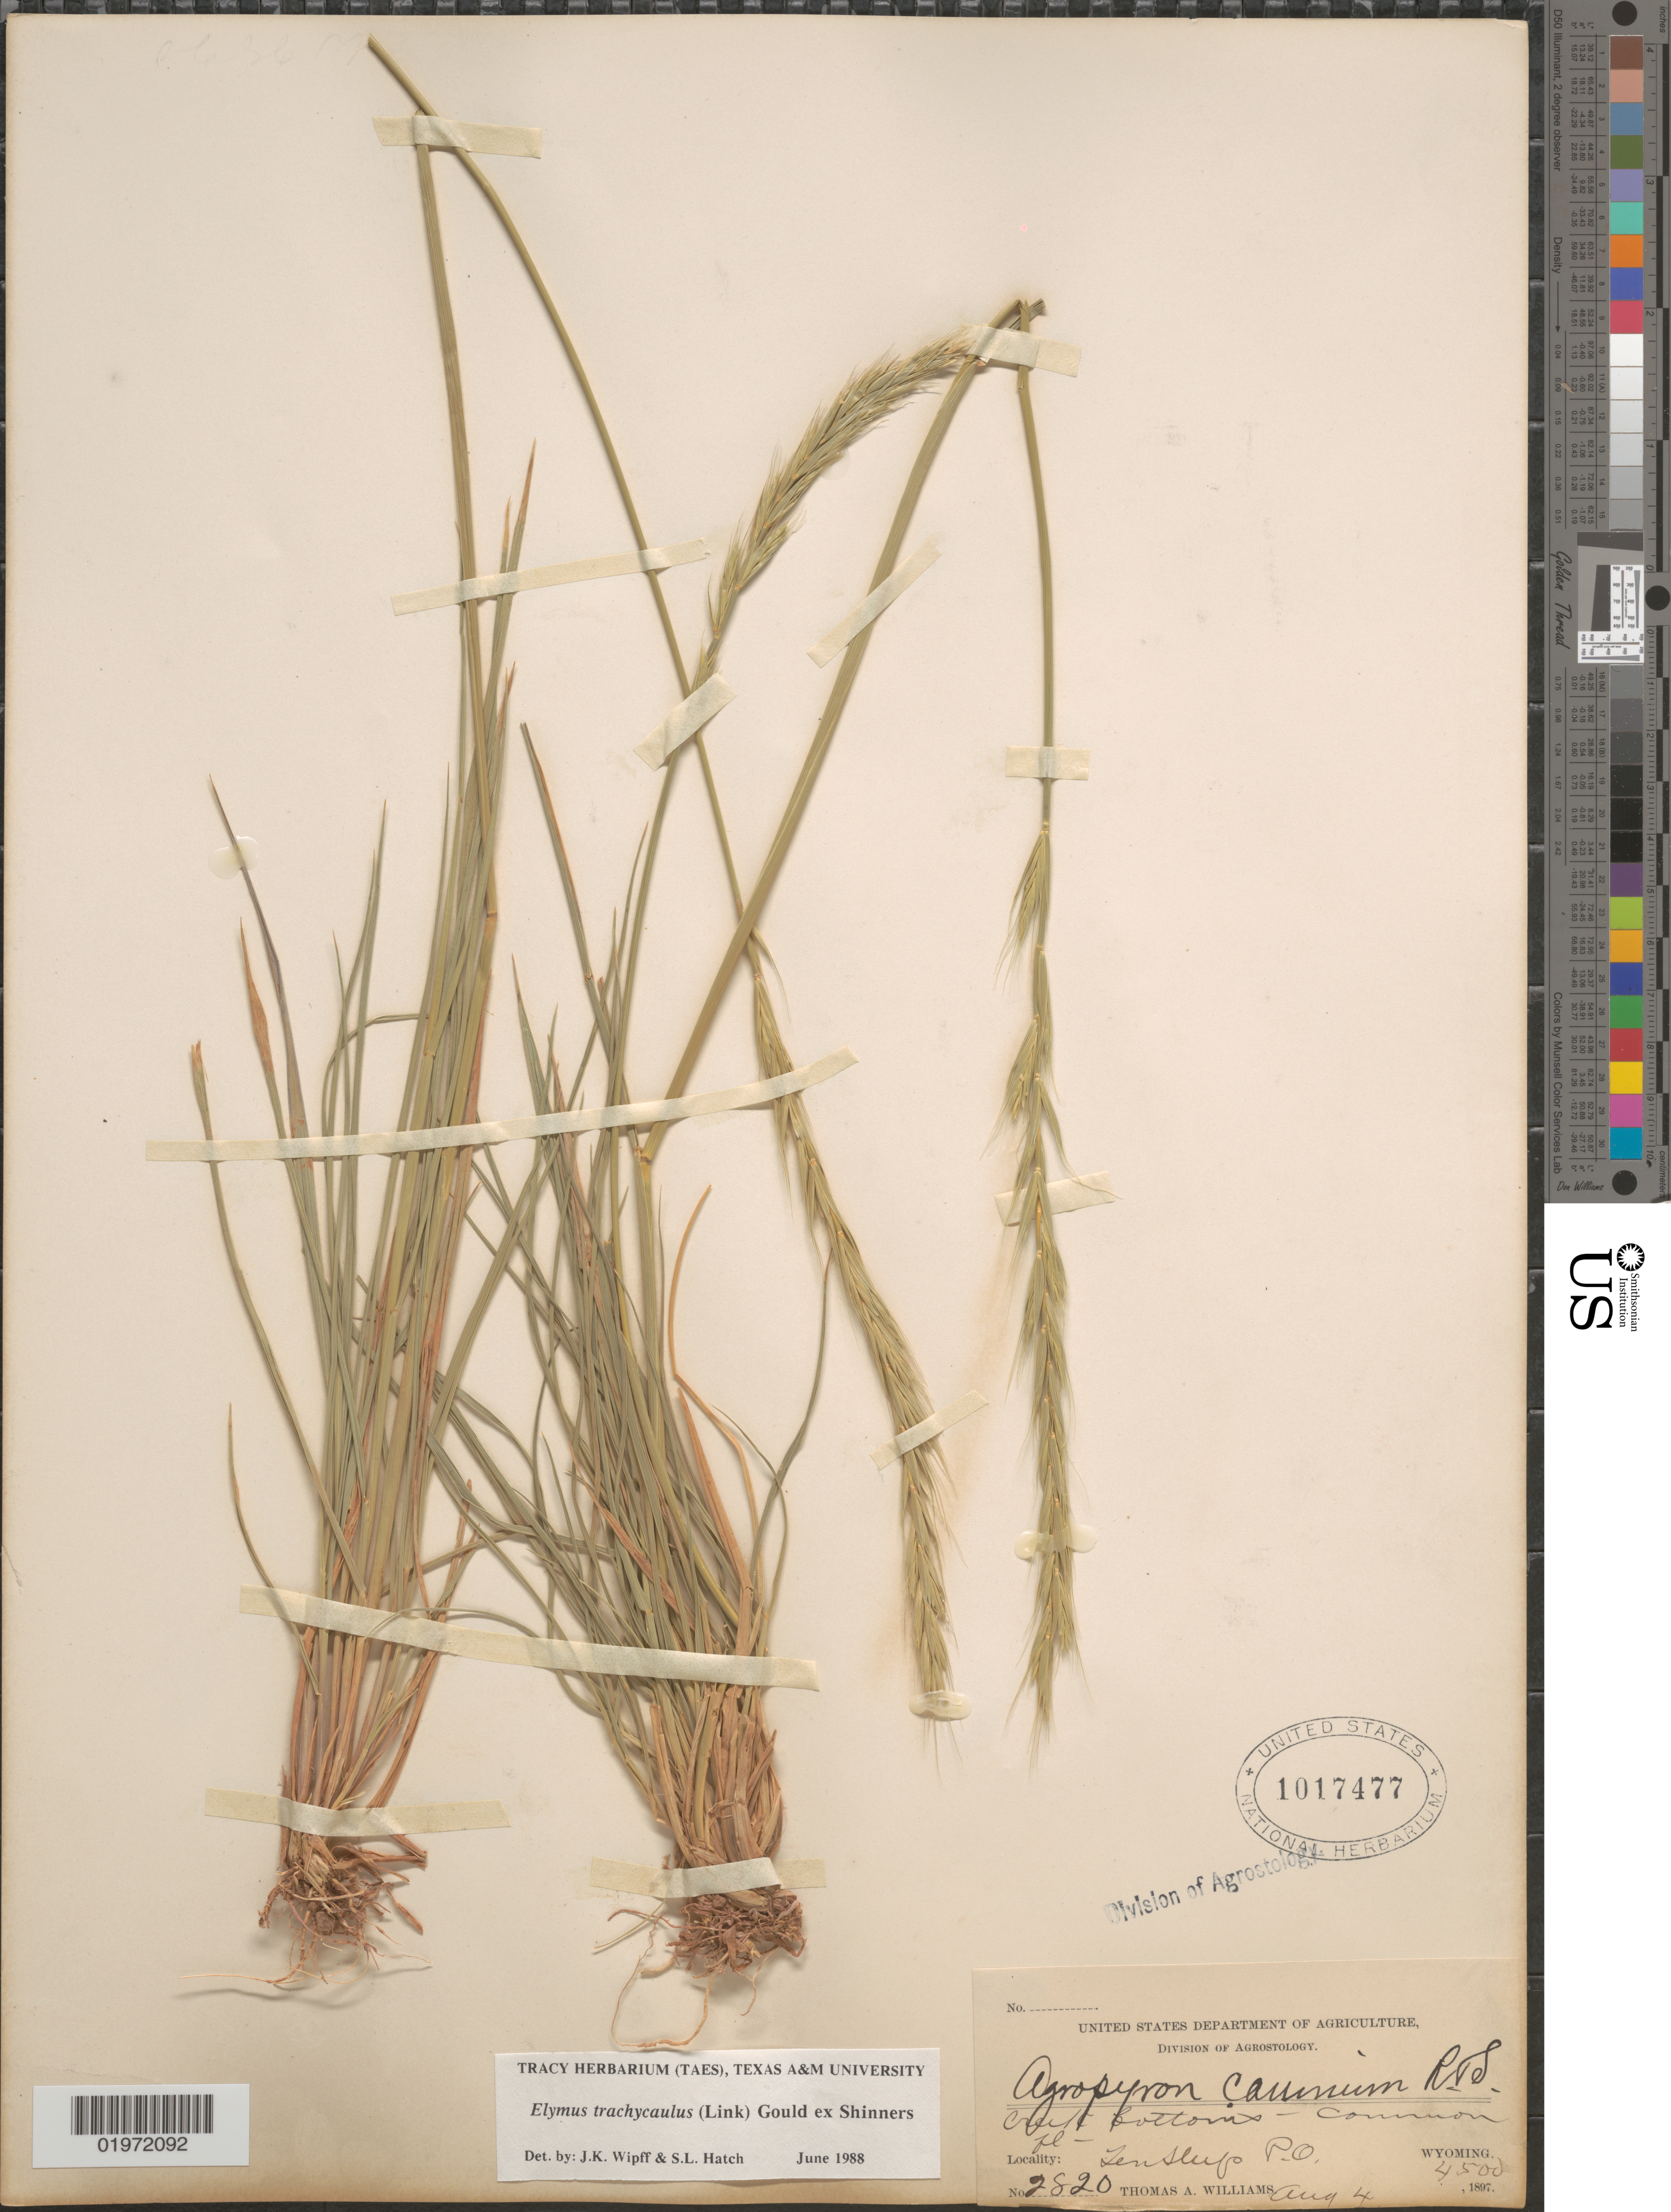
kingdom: Plantae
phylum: Tracheophyta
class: Liliopsida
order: Poales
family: Poaceae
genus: Elymus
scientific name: Elymus trachycaulus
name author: (Link) Gould ex Shinners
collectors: T. A. Williams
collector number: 2820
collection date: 1897-08-04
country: United States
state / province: Wyoming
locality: Ten Sleep P.O.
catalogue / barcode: US 1017477